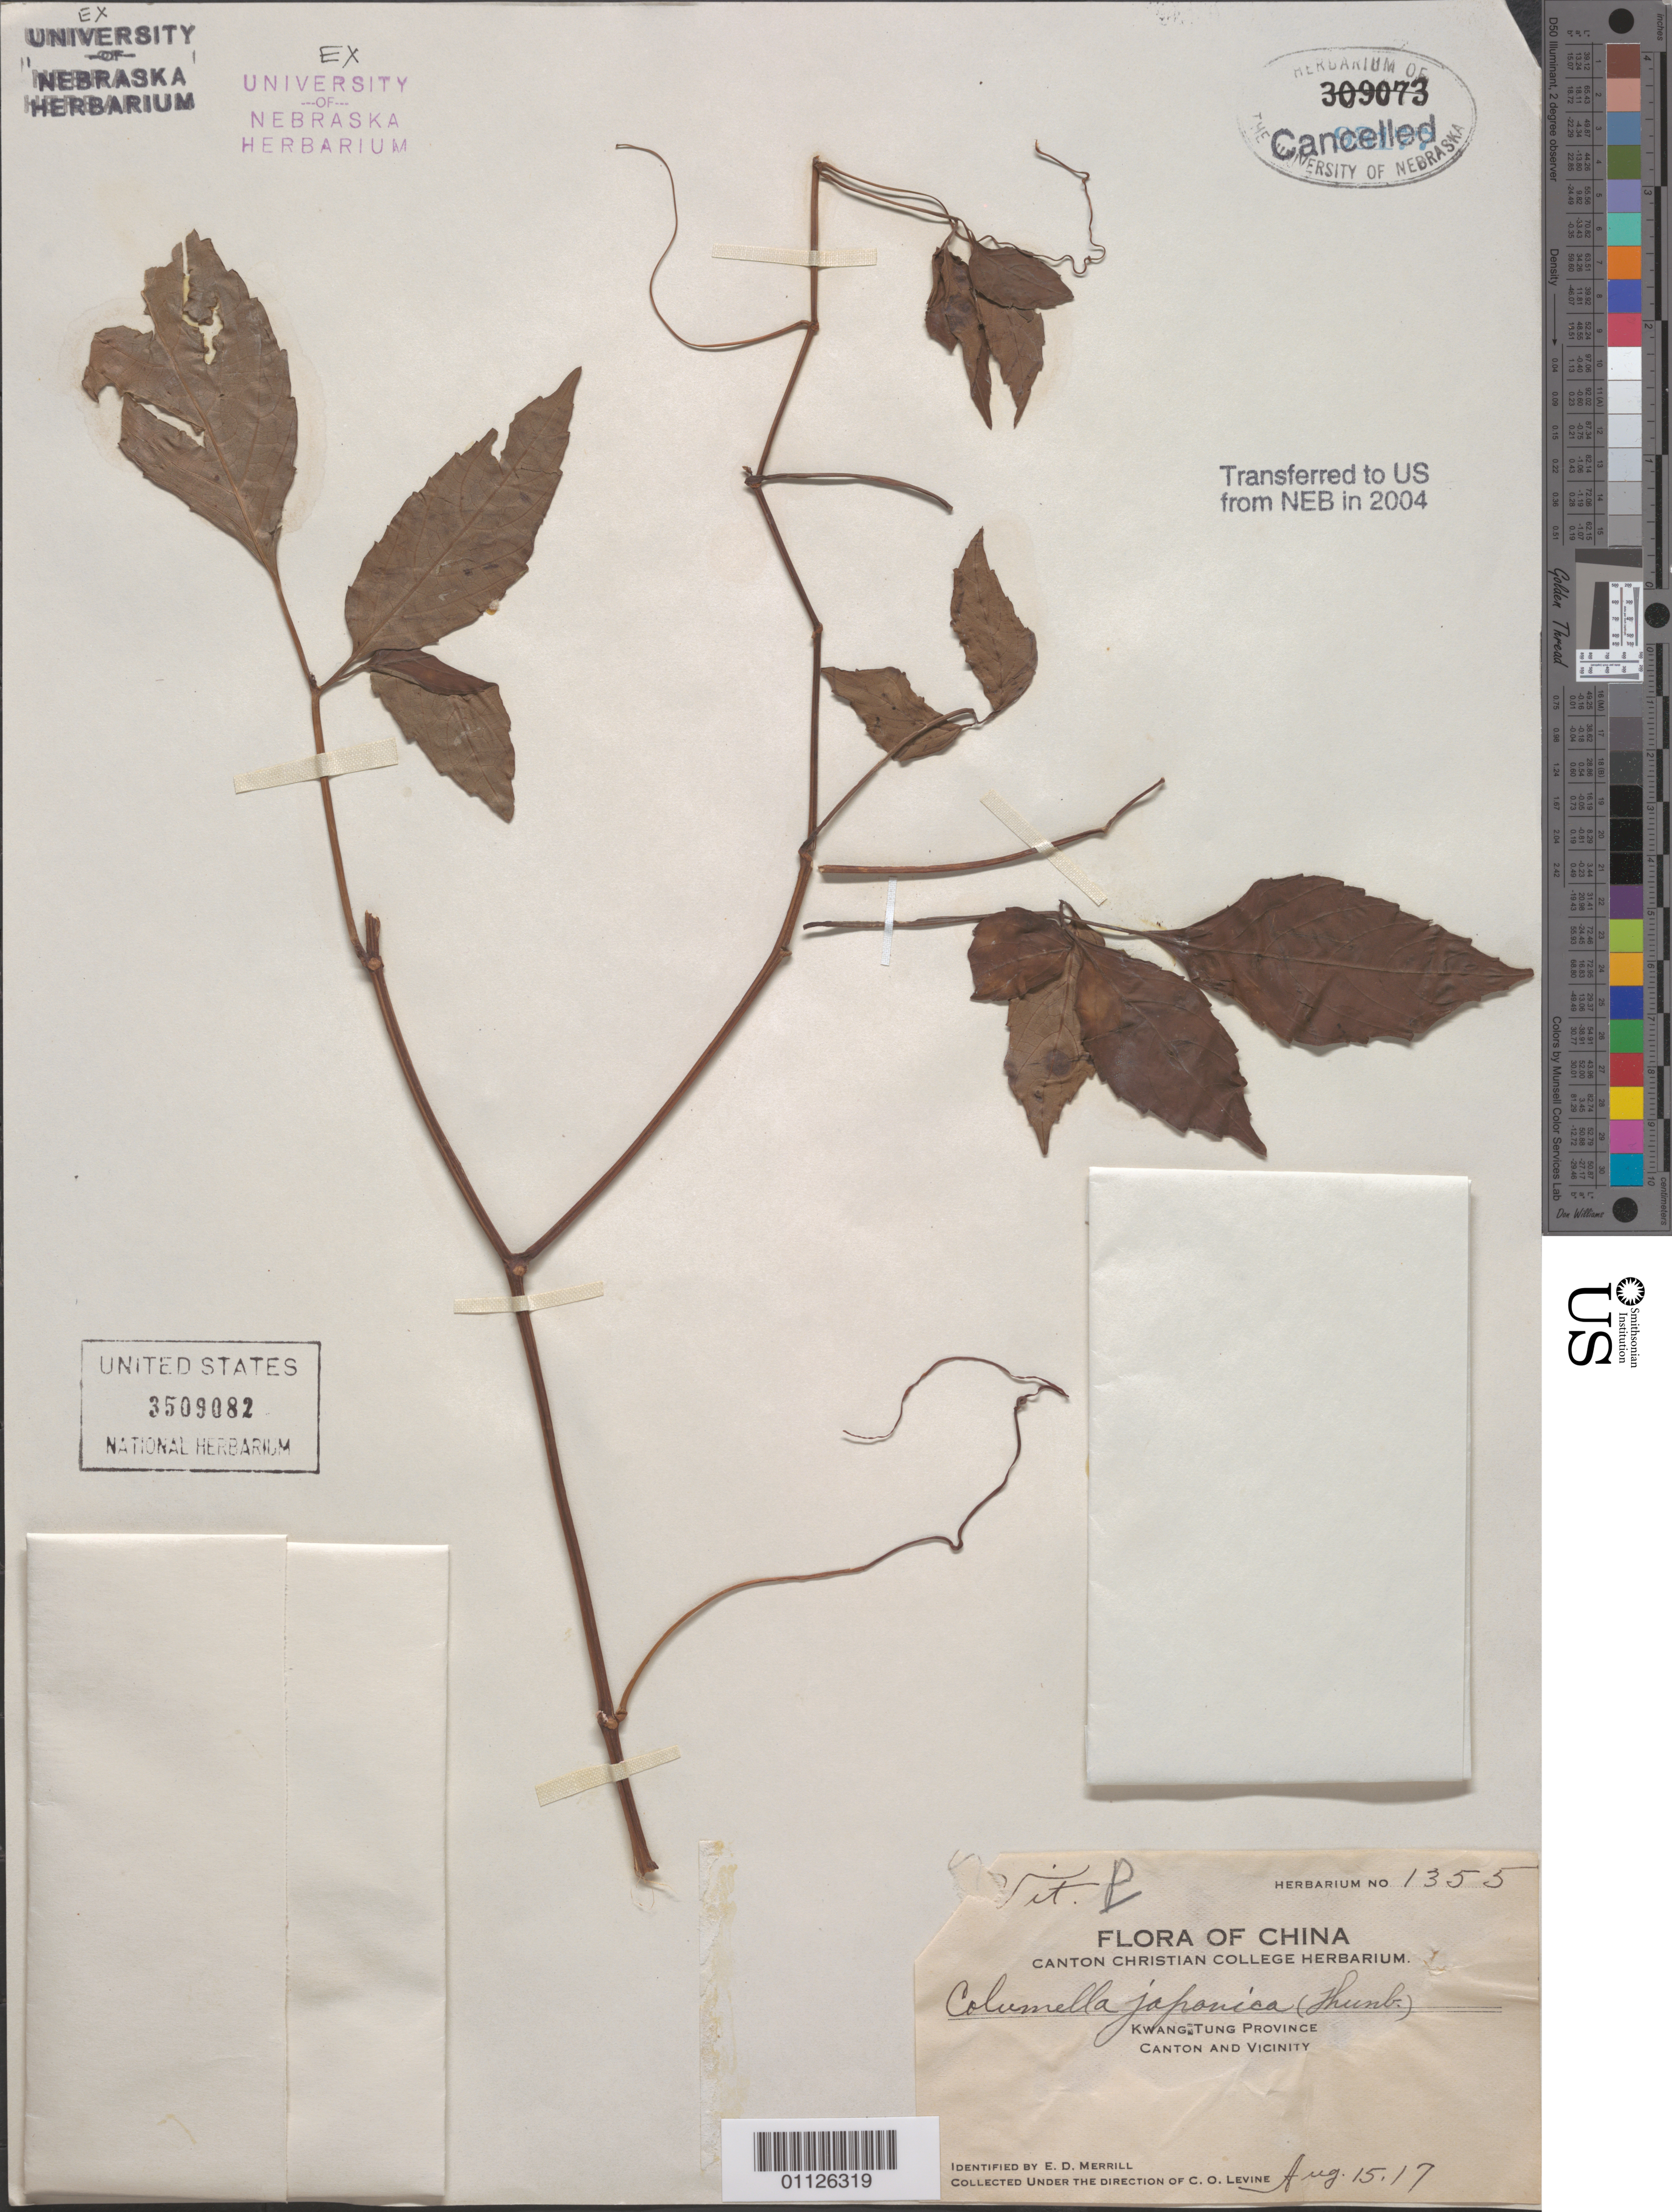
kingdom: Plantae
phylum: Tracheophyta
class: Magnoliopsida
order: Vitales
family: Vitaceae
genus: Causonis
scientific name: Causonis japonica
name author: (Thunb.) Raf.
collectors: C. O. Levine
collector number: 1355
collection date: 1917-08-15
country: China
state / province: Guangdong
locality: Canton Vicinity.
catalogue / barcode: US 3509082